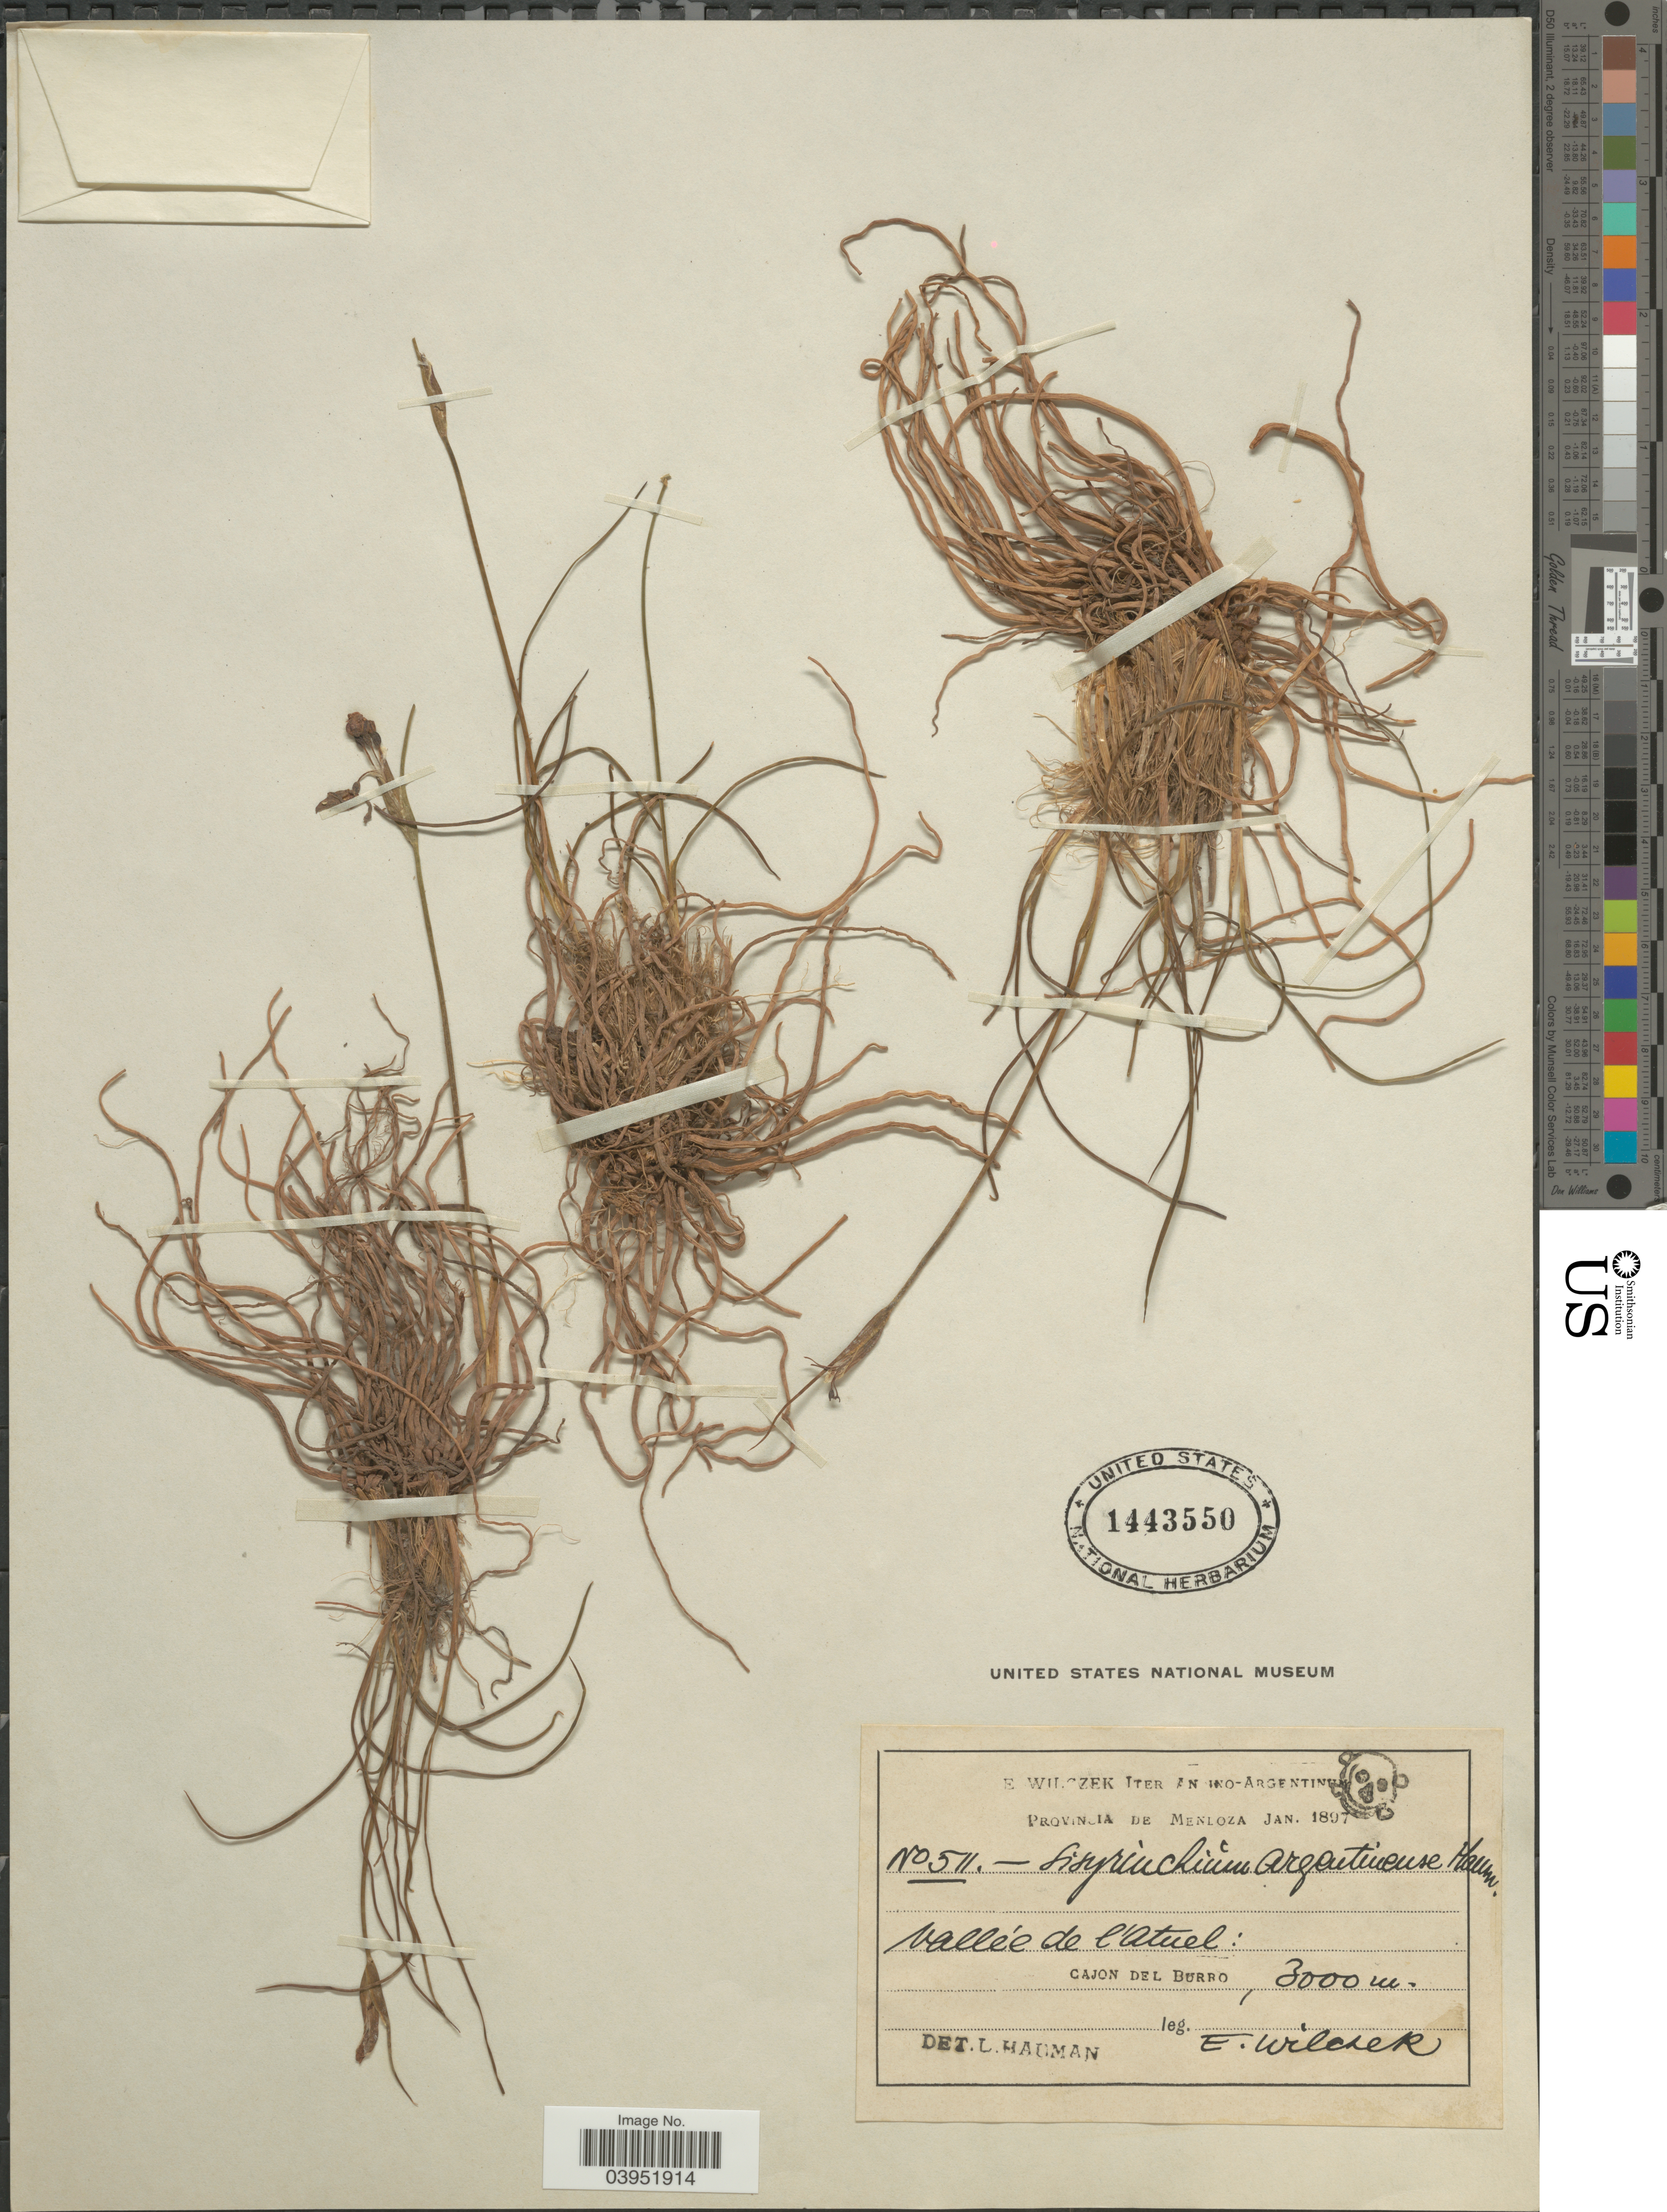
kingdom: Plantae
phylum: Tracheophyta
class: Liliopsida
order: Asparagales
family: Iridaceae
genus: Sisyrinchium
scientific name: Sisyrinchium argentinense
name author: Hauman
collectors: E. Wilczek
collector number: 511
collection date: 1897-01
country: Argentina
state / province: Mendoza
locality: Vallée de l'Atuel: Cajon del Burro.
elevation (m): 3000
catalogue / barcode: US 1443550